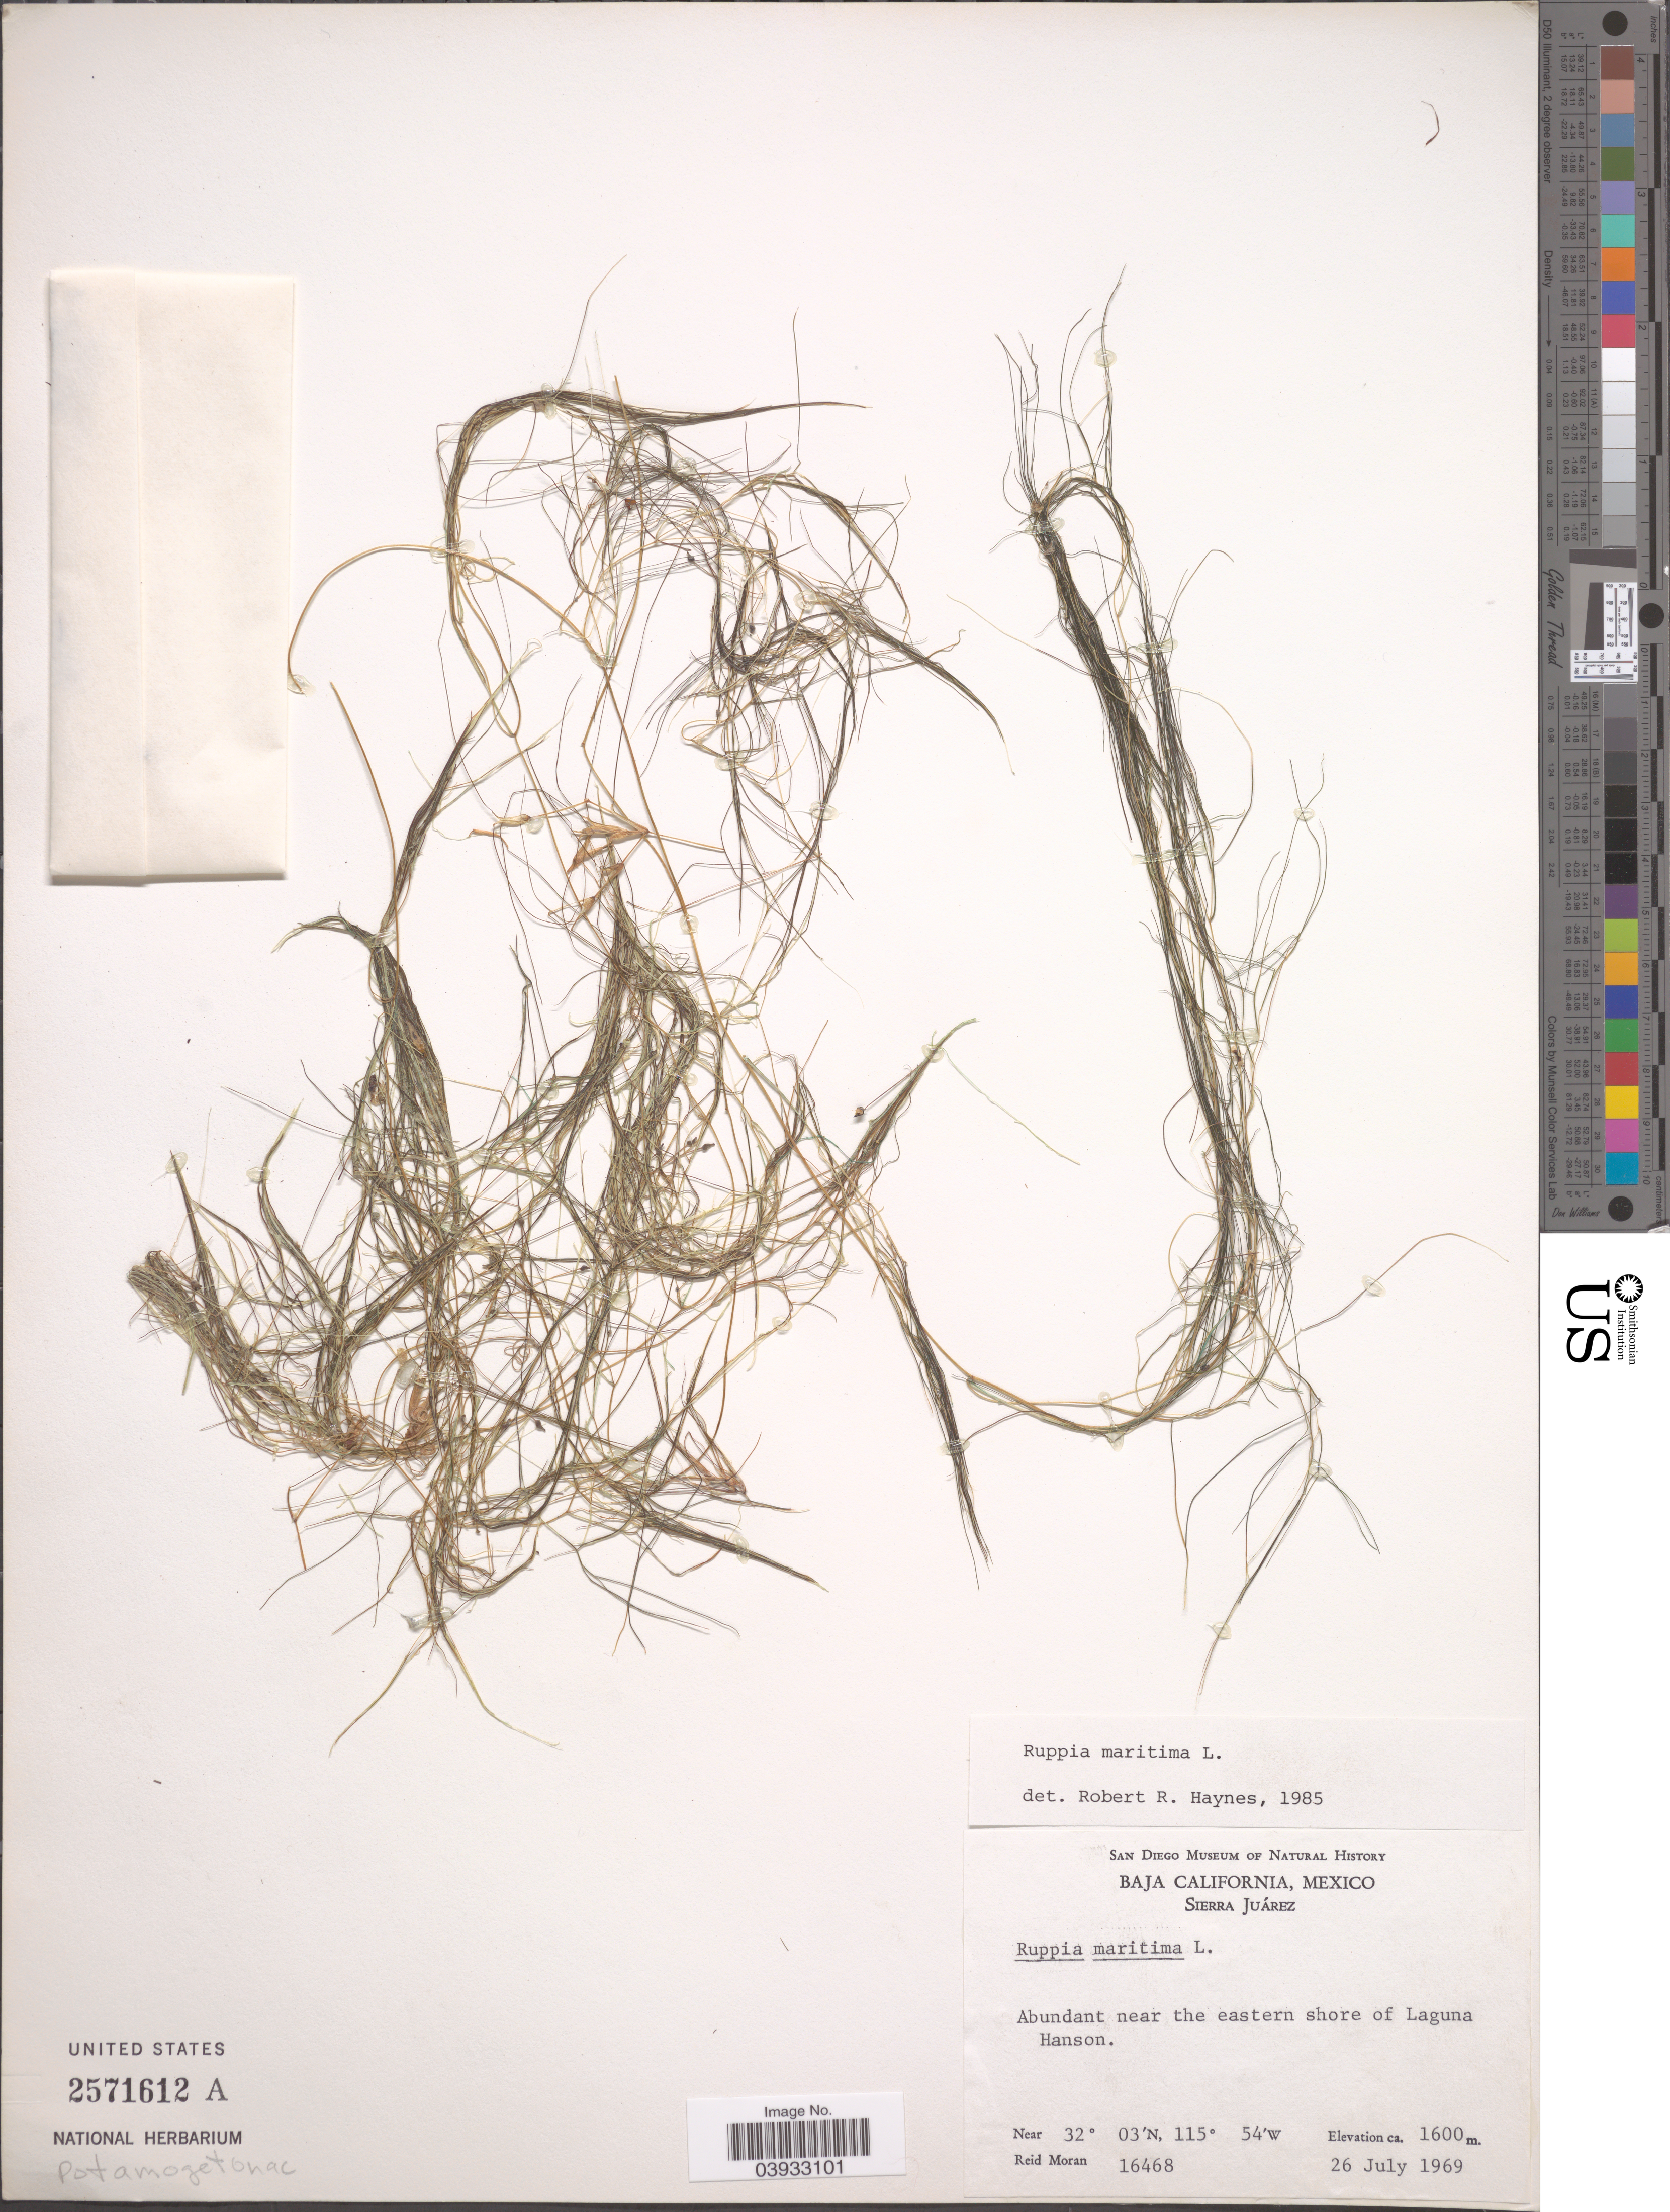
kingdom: Plantae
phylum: Tracheophyta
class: Liliopsida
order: Alismatales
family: Ruppiaceae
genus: Ruppia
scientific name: Ruppia maritima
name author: L.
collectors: R. Moran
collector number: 16468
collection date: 1969-07-26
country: Mexico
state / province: Baja California Norte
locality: Sierra Juárez. Abundant near the eastern shore of Laguna Hanson.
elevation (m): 1600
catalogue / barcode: US 2571612A